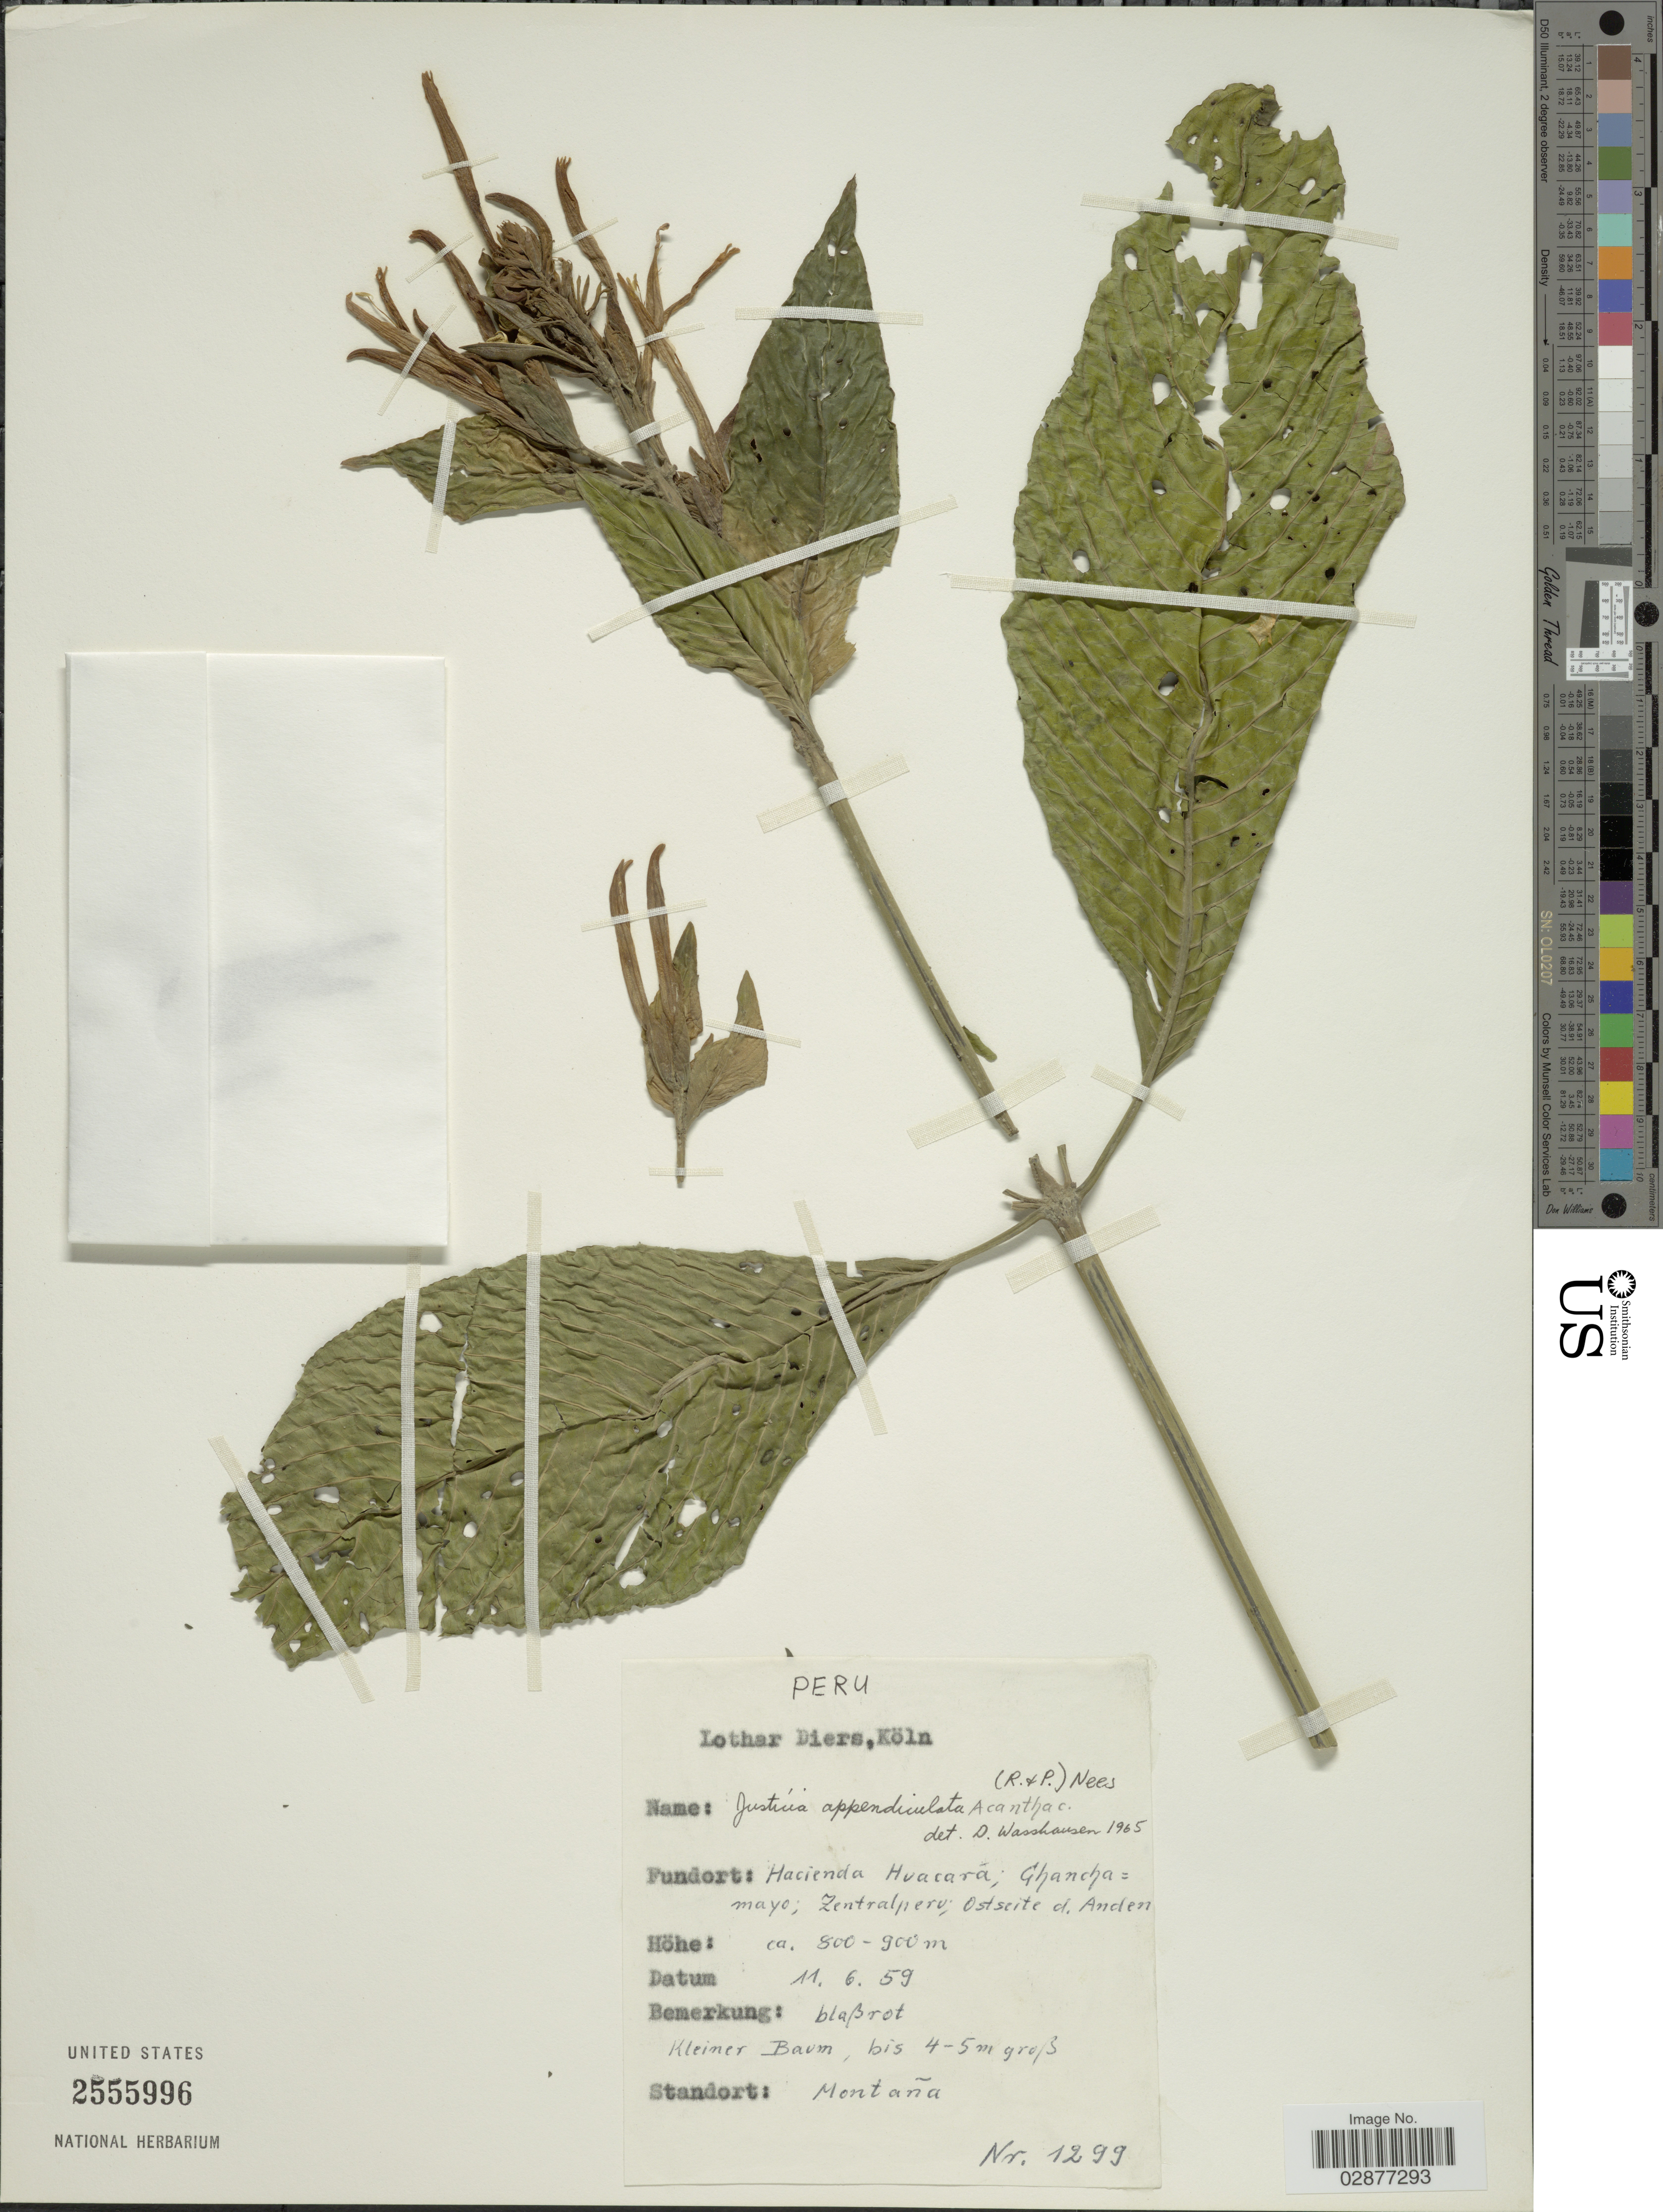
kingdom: Plantae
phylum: Tracheophyta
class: Magnoliopsida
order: Lamiales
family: Acanthaceae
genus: Justicia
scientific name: Justicia appendiculata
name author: (Ruiz & Pav.) Vahl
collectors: L. Diers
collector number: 1299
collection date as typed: Transcribed d/m/y: 11/6/59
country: Peru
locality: Hacienda Huacará, Ghanchamayo; Zentralperu; Ostseite d. Anden.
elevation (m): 800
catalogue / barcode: US 2555996